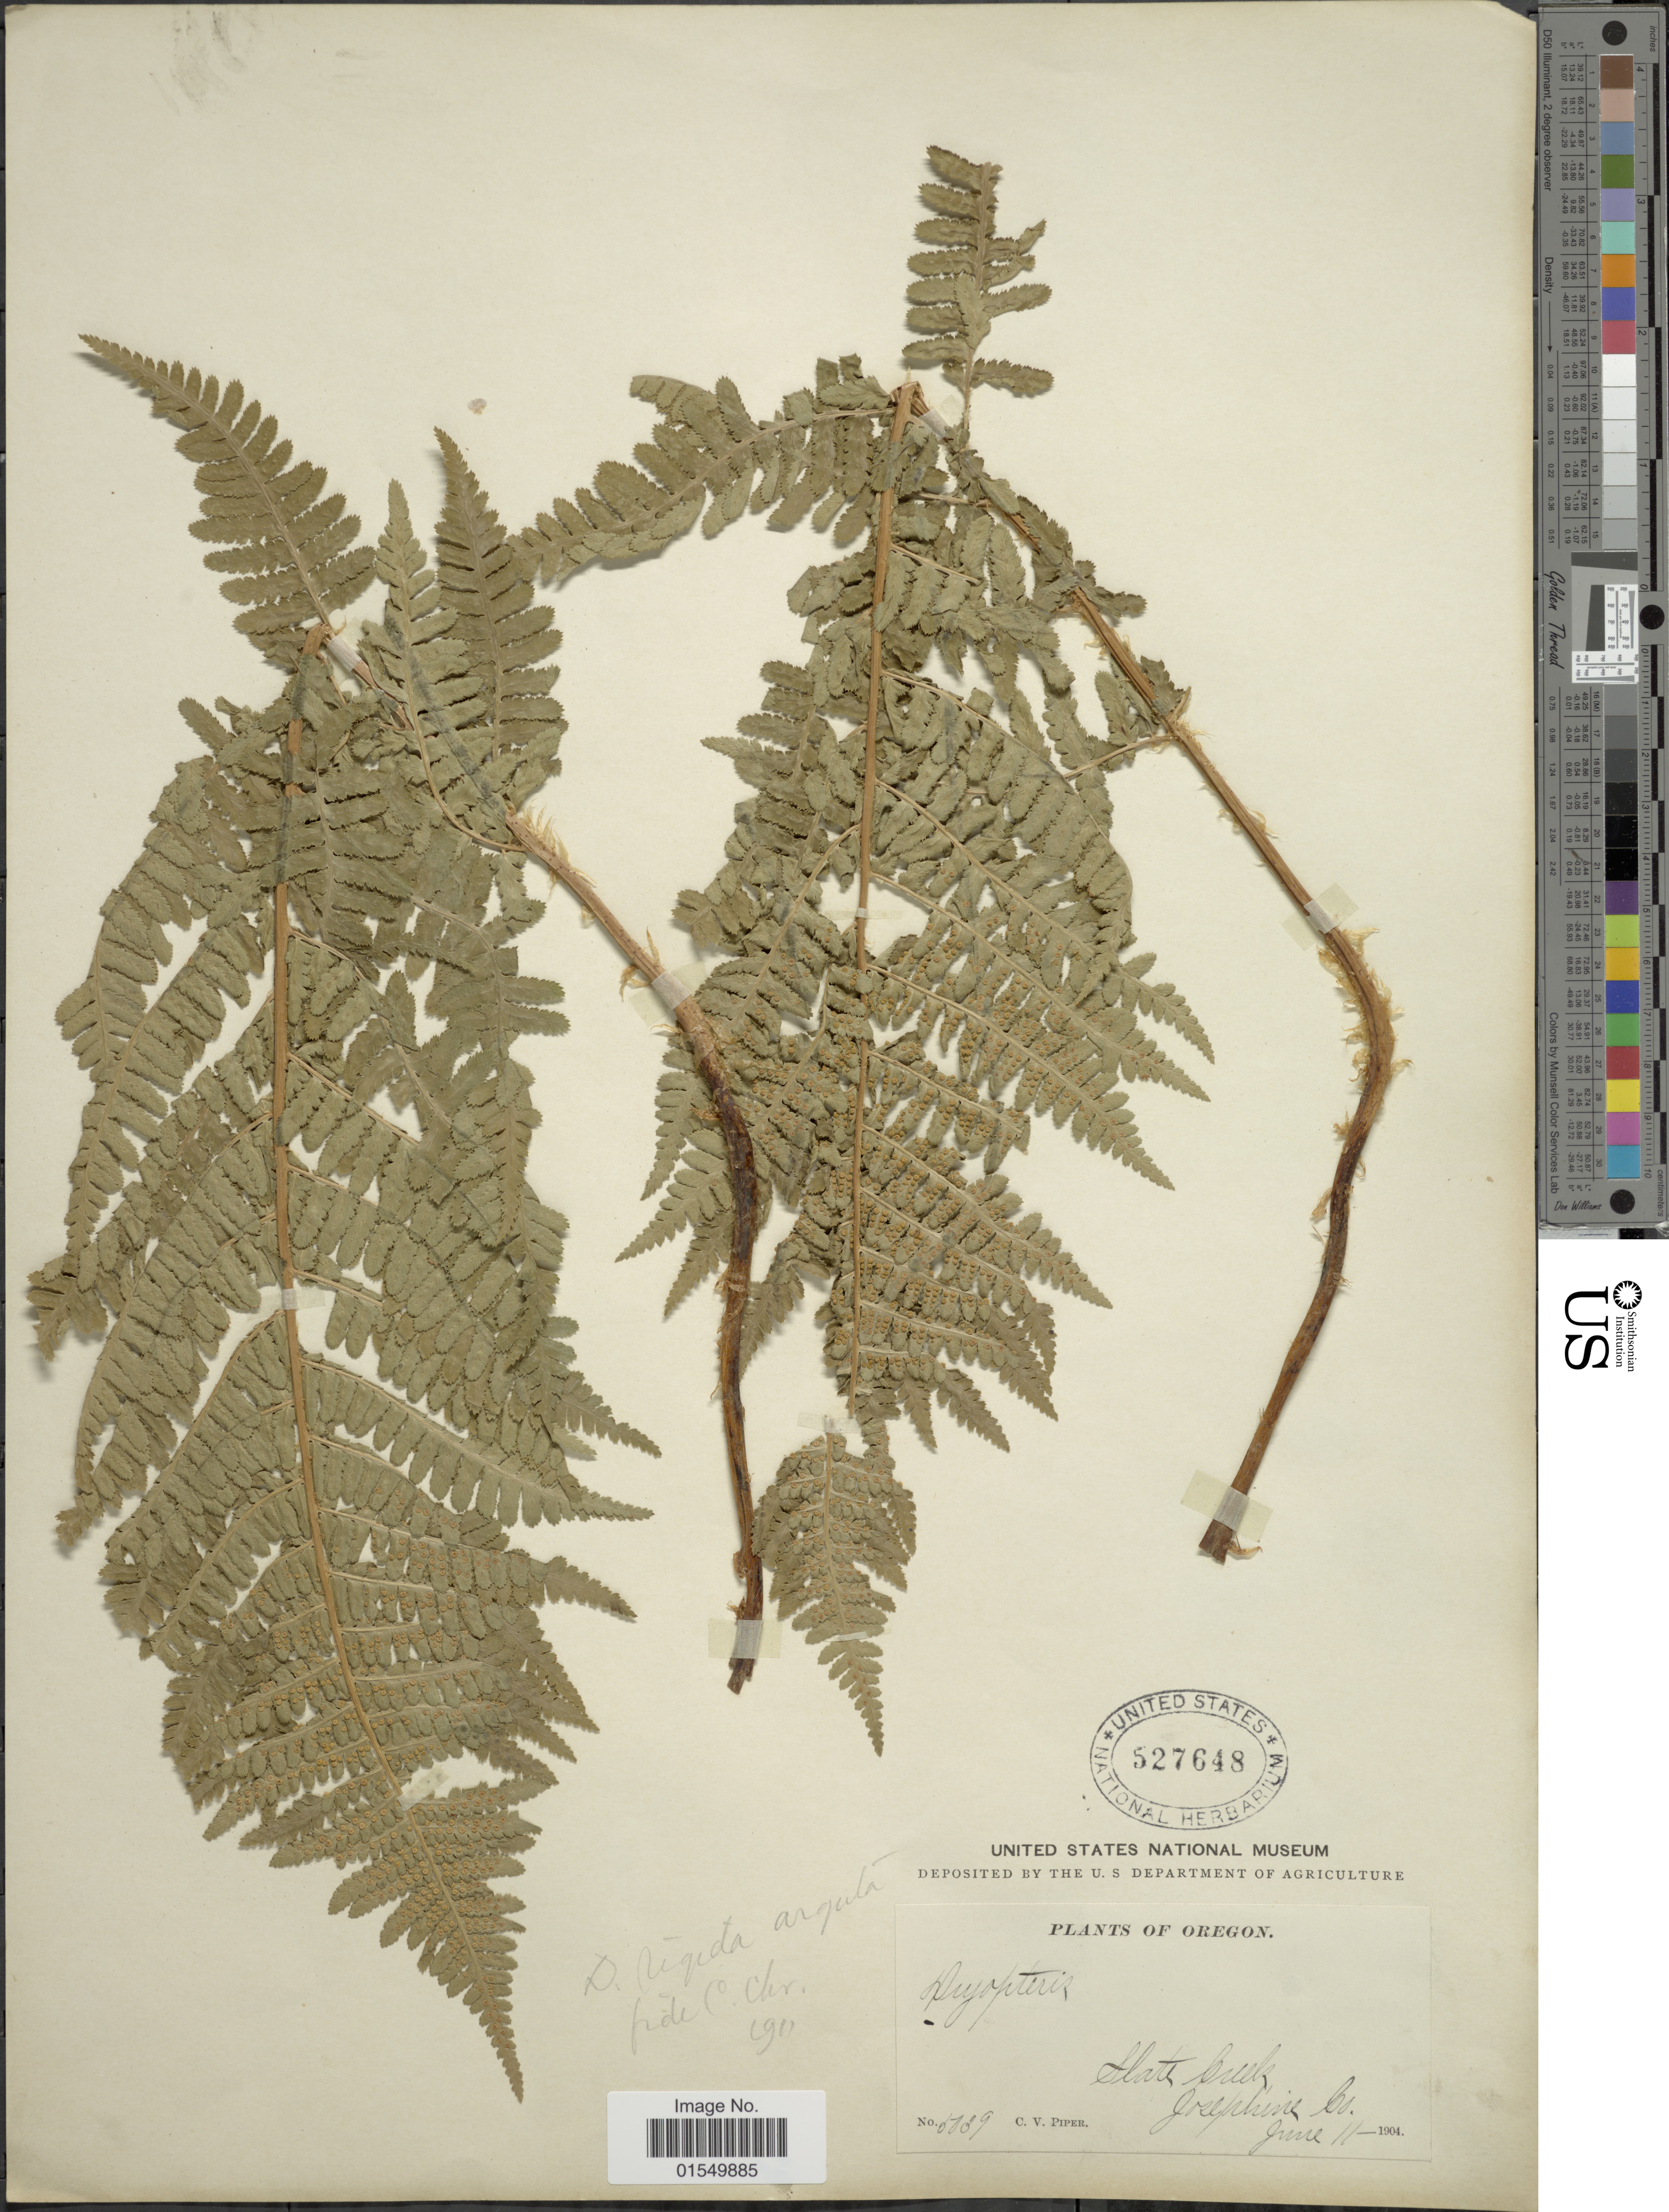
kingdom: Plantae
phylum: Tracheophyta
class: Polypodiopsida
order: Polypodiales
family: Dryopteridaceae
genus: Dryopteris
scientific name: Dryopteris arguta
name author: (Kaulf.) Maxon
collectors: C. V. Piper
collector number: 6739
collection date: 1904-06-11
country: United States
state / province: Oregon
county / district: Josephine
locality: Slate Creek, Josephine Co.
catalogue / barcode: US 527648